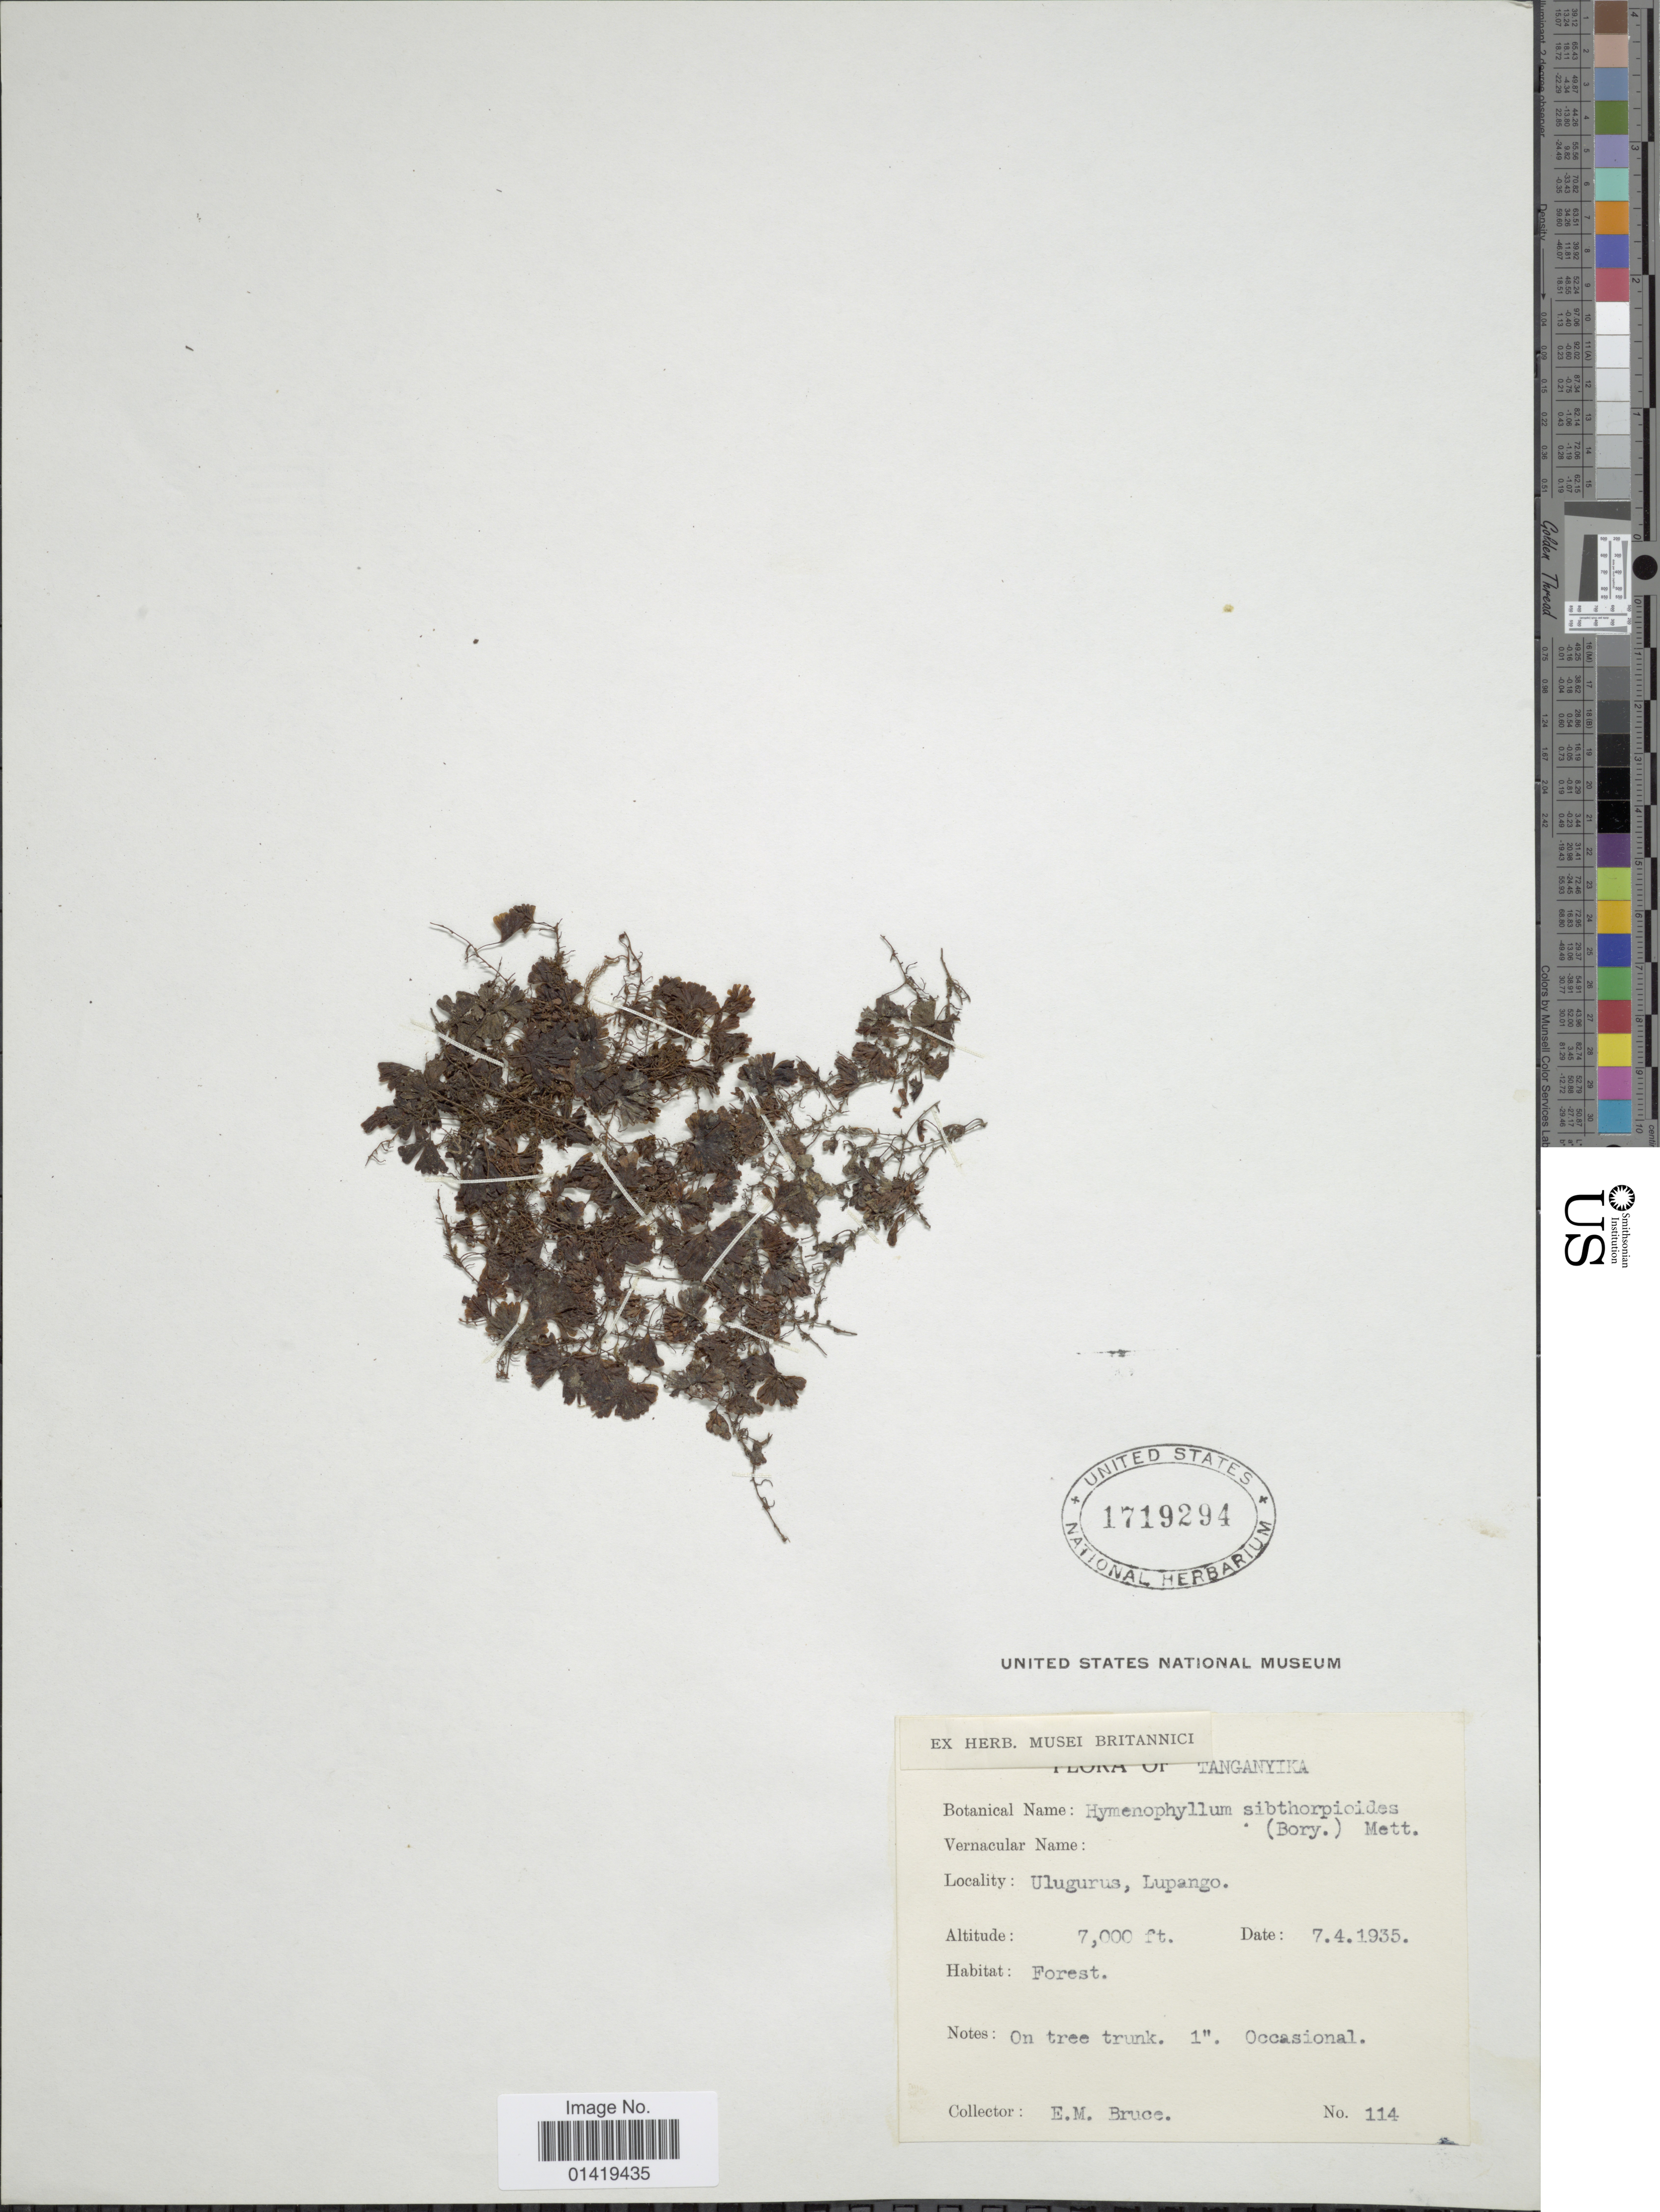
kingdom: Plantae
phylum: Tracheophyta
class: Polypodiopsida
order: Hymenophyllales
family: Hymenophyllaceae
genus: Hymenophyllum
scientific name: Hymenophyllum parvulum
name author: C. Chr.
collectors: E. Bruce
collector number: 114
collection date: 1935-04-07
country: Tanzania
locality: Ulugurus Lupango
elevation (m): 2134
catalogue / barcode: US 1719294